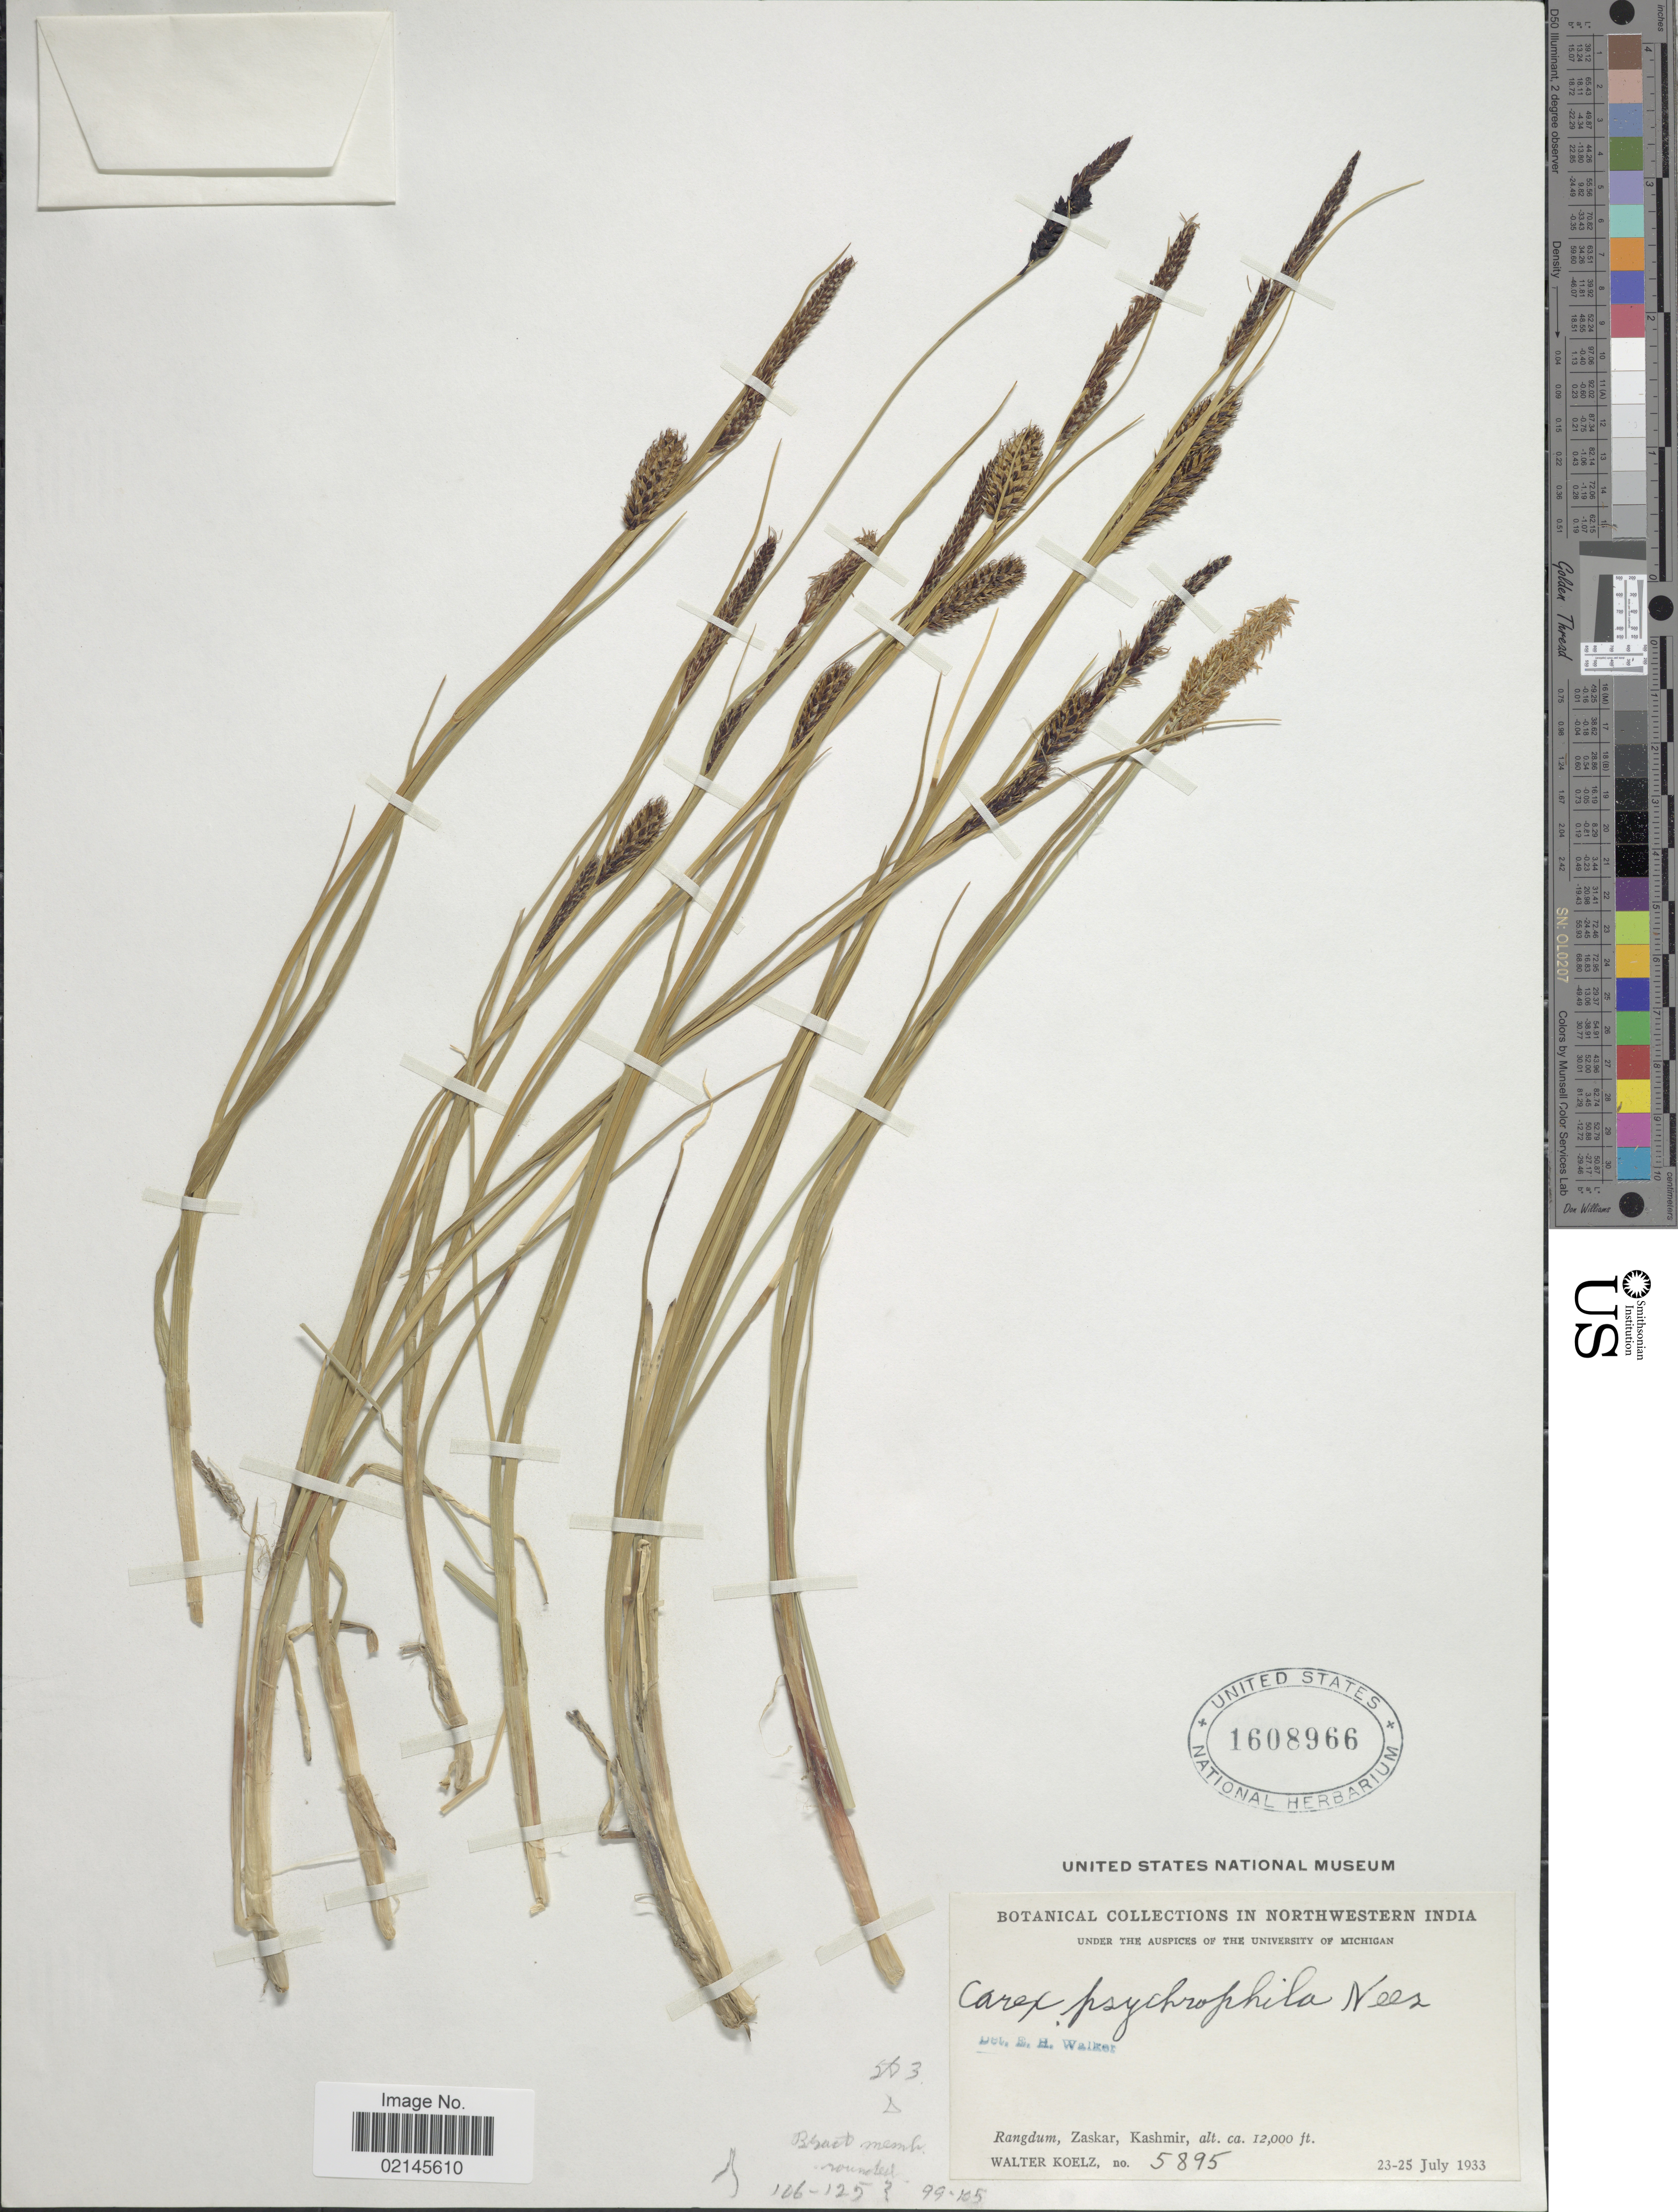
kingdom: Plantae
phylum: Tracheophyta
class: Liliopsida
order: Poales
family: Cyperaceae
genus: Carex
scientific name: Carex psychrophila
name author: Nees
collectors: W. N. Koelz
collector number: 5895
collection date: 1933-07-23/1933-07-25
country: India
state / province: Jammu and Kashmir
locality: Northwestern India, Rangdum, Zaskar, Kashmir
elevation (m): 3658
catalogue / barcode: US 1608966